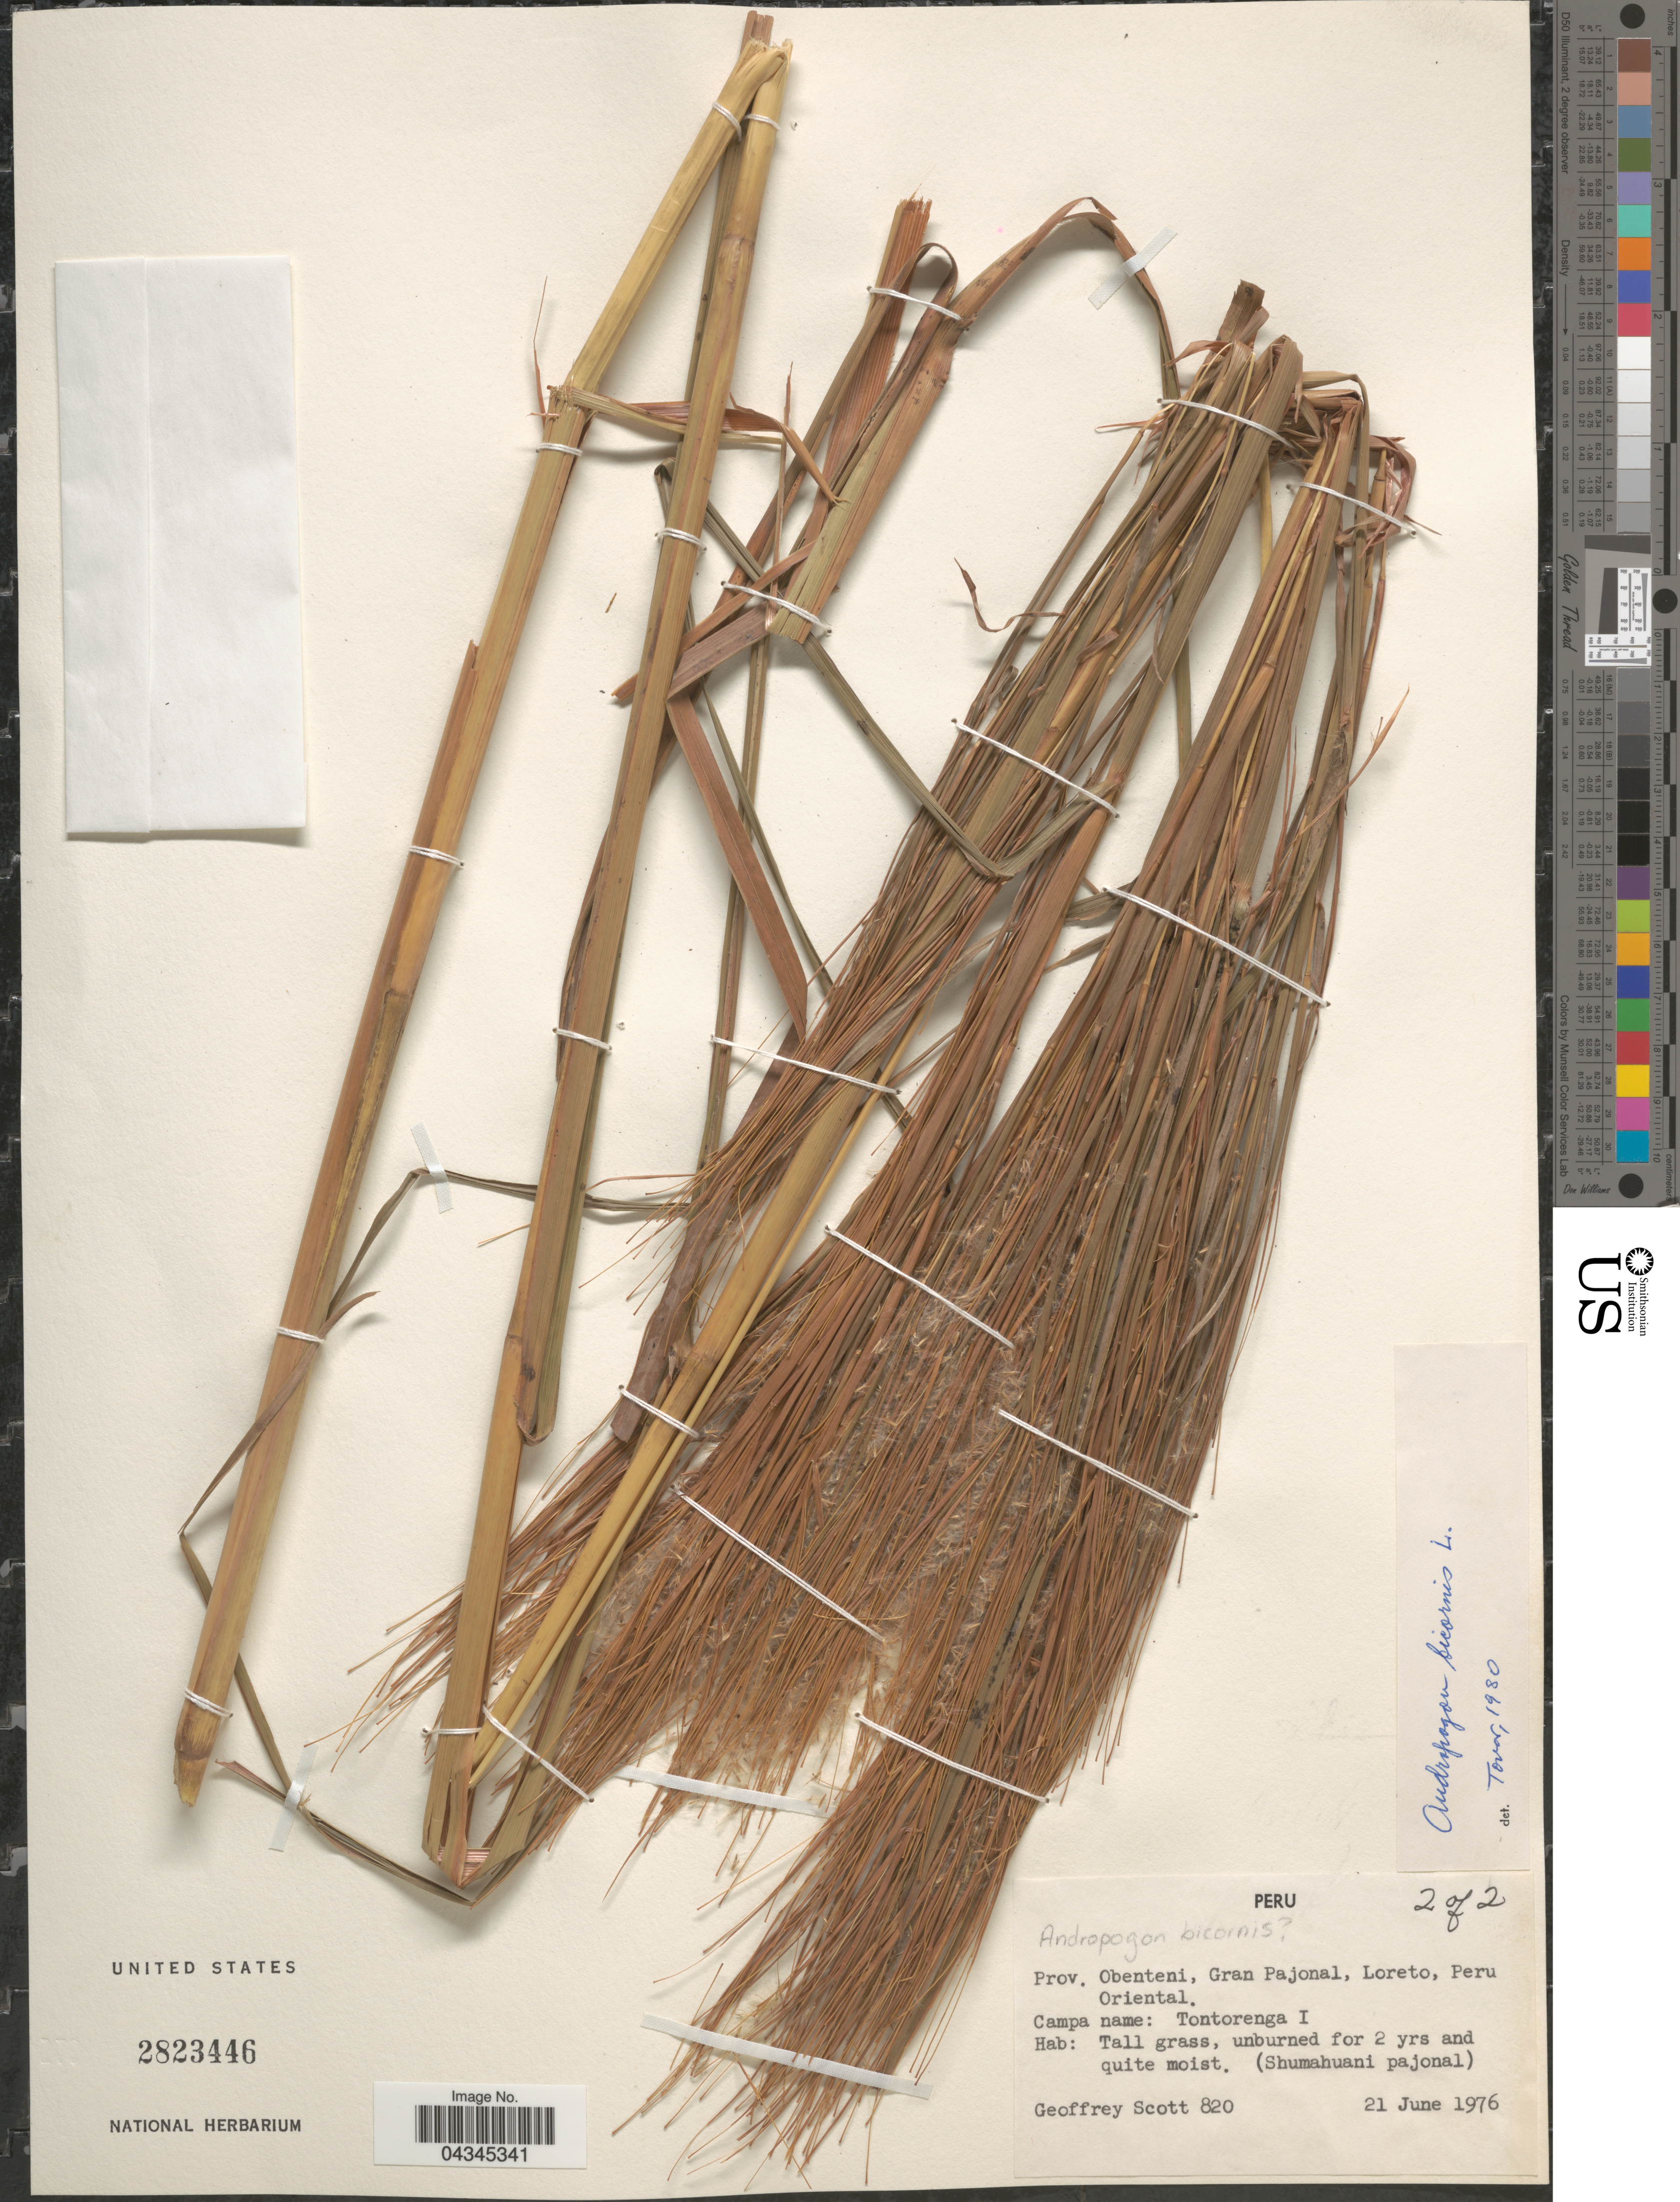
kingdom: Plantae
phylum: Tracheophyta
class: Liliopsida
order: Poales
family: Poaceae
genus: Andropogon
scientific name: Andropogon bicornis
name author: L.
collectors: G. Scott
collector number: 820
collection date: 1976-06-21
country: Peru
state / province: Loreto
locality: Obenteni, Gran Pajonal, Peru Oriental.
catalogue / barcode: US 2823446